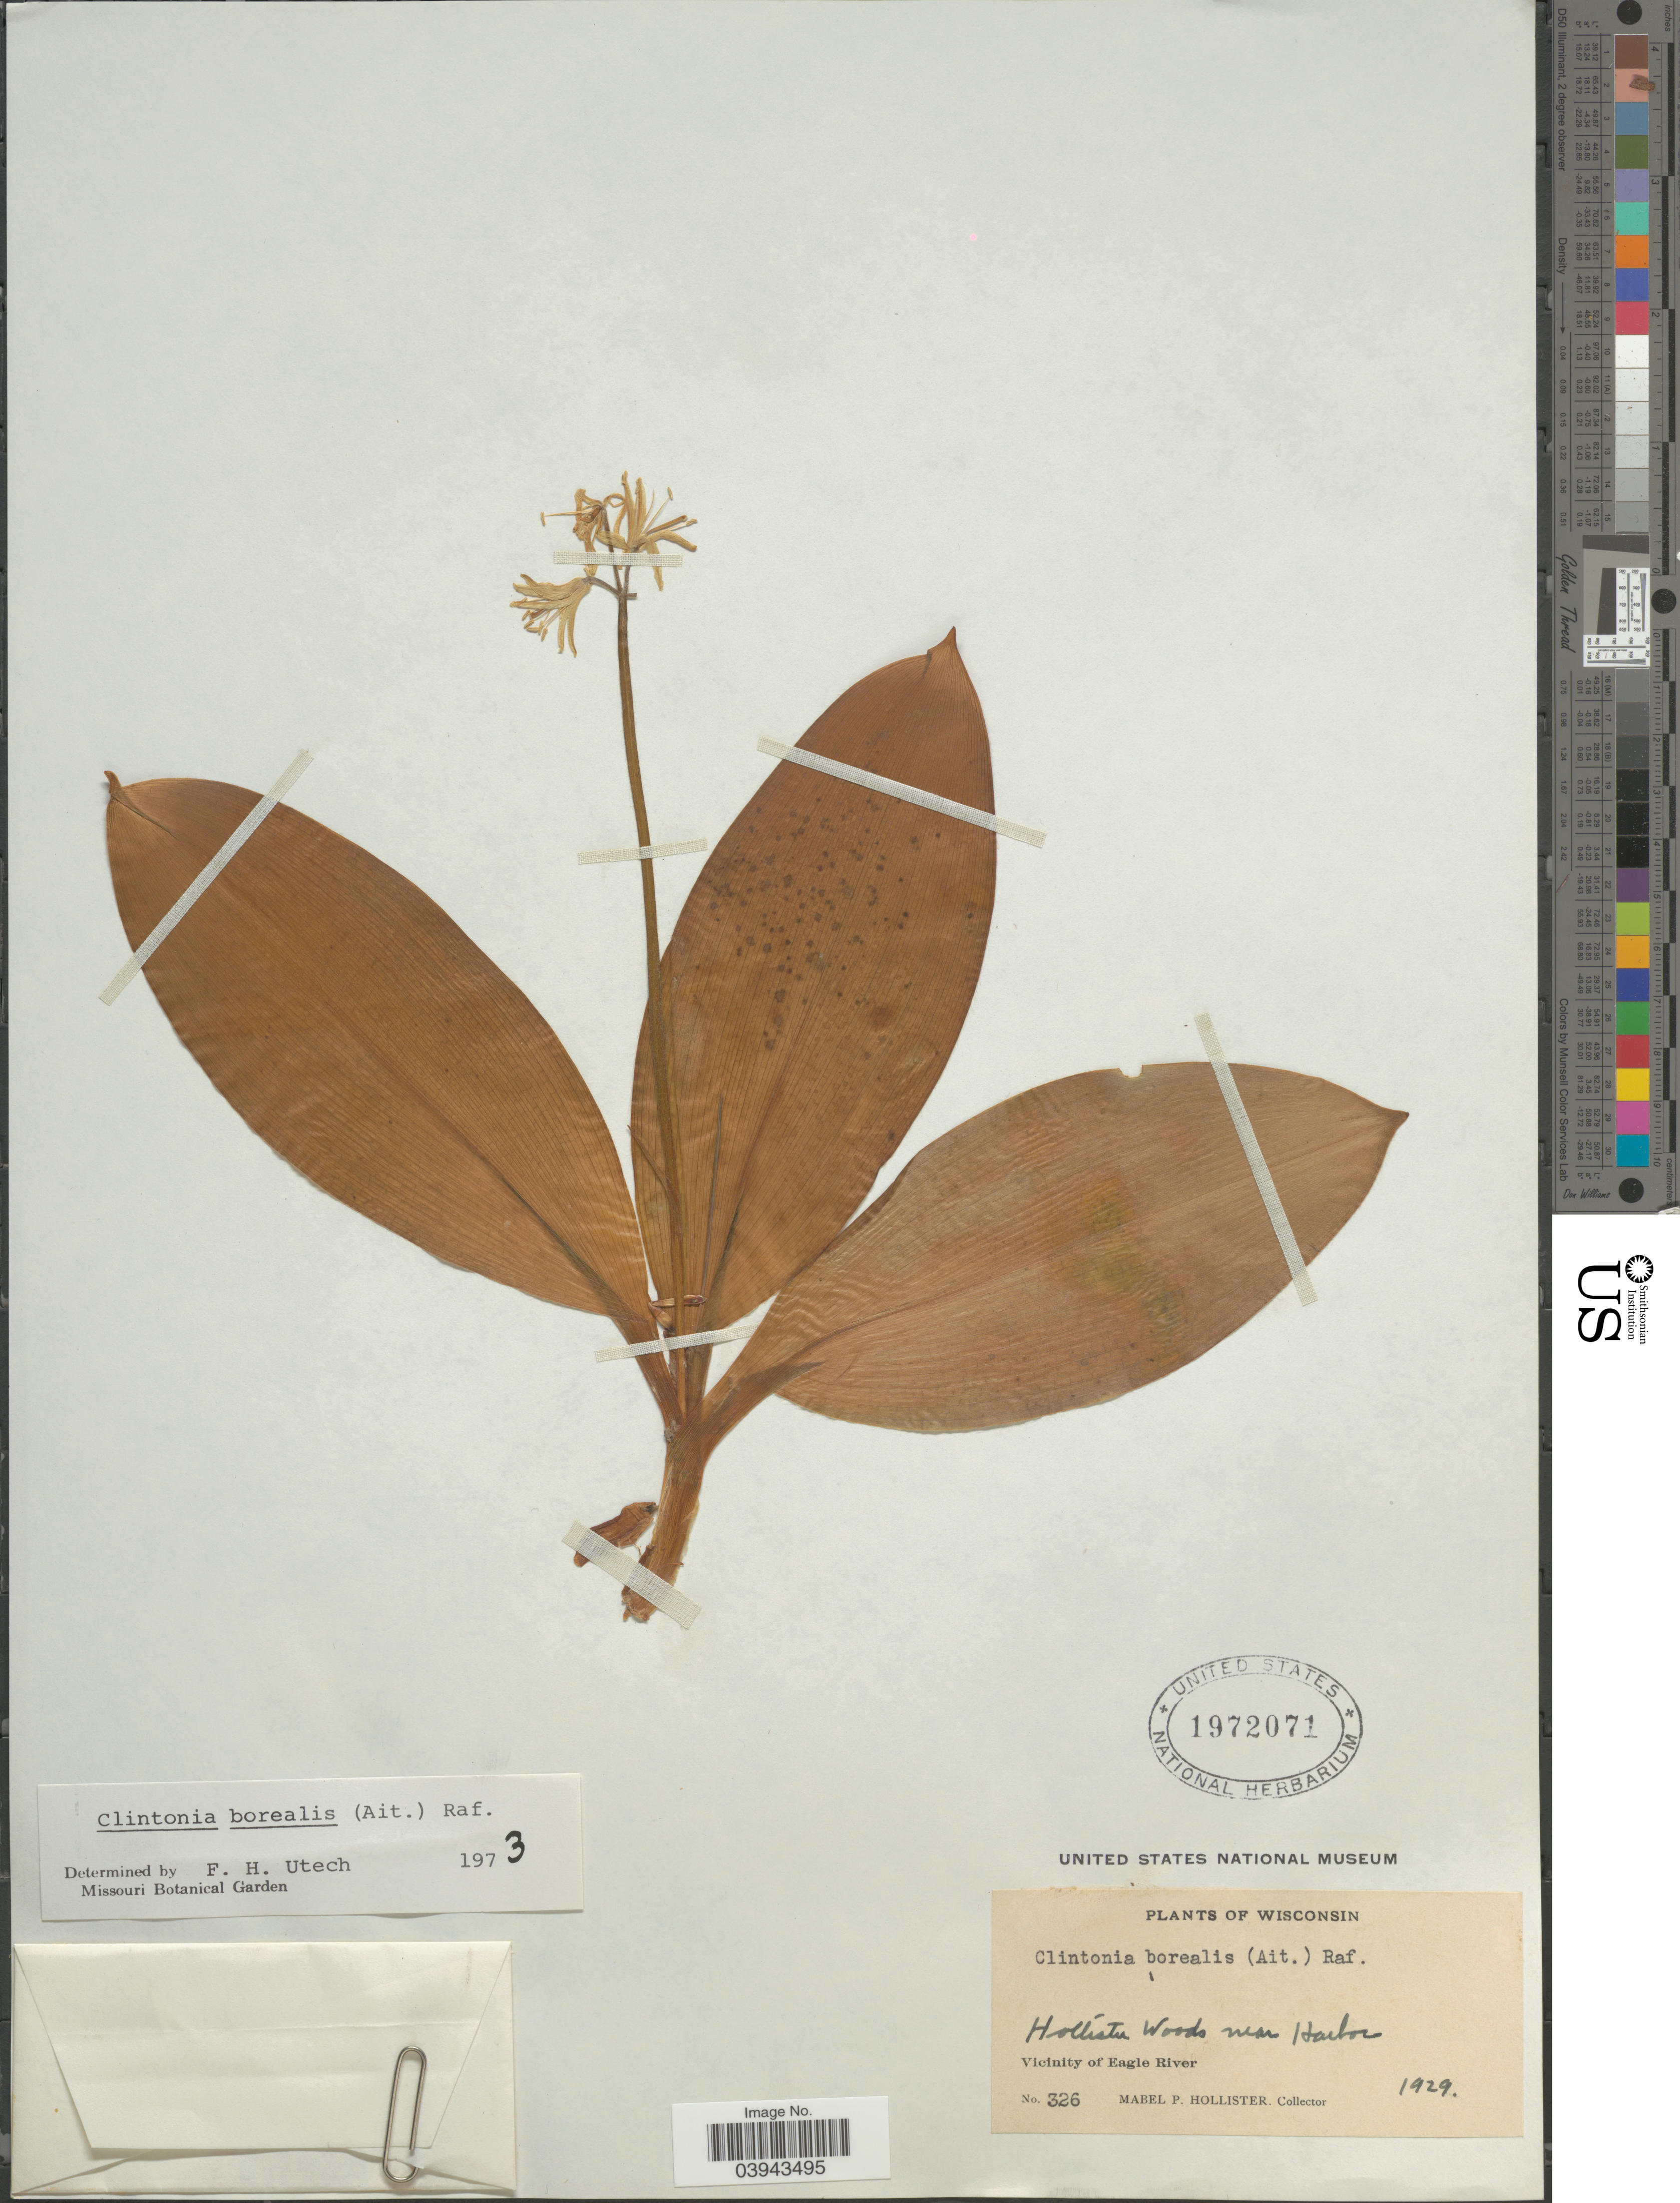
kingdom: Plantae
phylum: Tracheophyta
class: Liliopsida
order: Liliales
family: Liliaceae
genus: Clintonia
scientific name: Clintonia borealis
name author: (Aiton) Raf.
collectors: M. Hollister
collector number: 326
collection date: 1929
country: United States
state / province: Wisconsin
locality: Hollister woods near Harbor. Vicinity of Eagle River.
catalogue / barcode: US 1972071